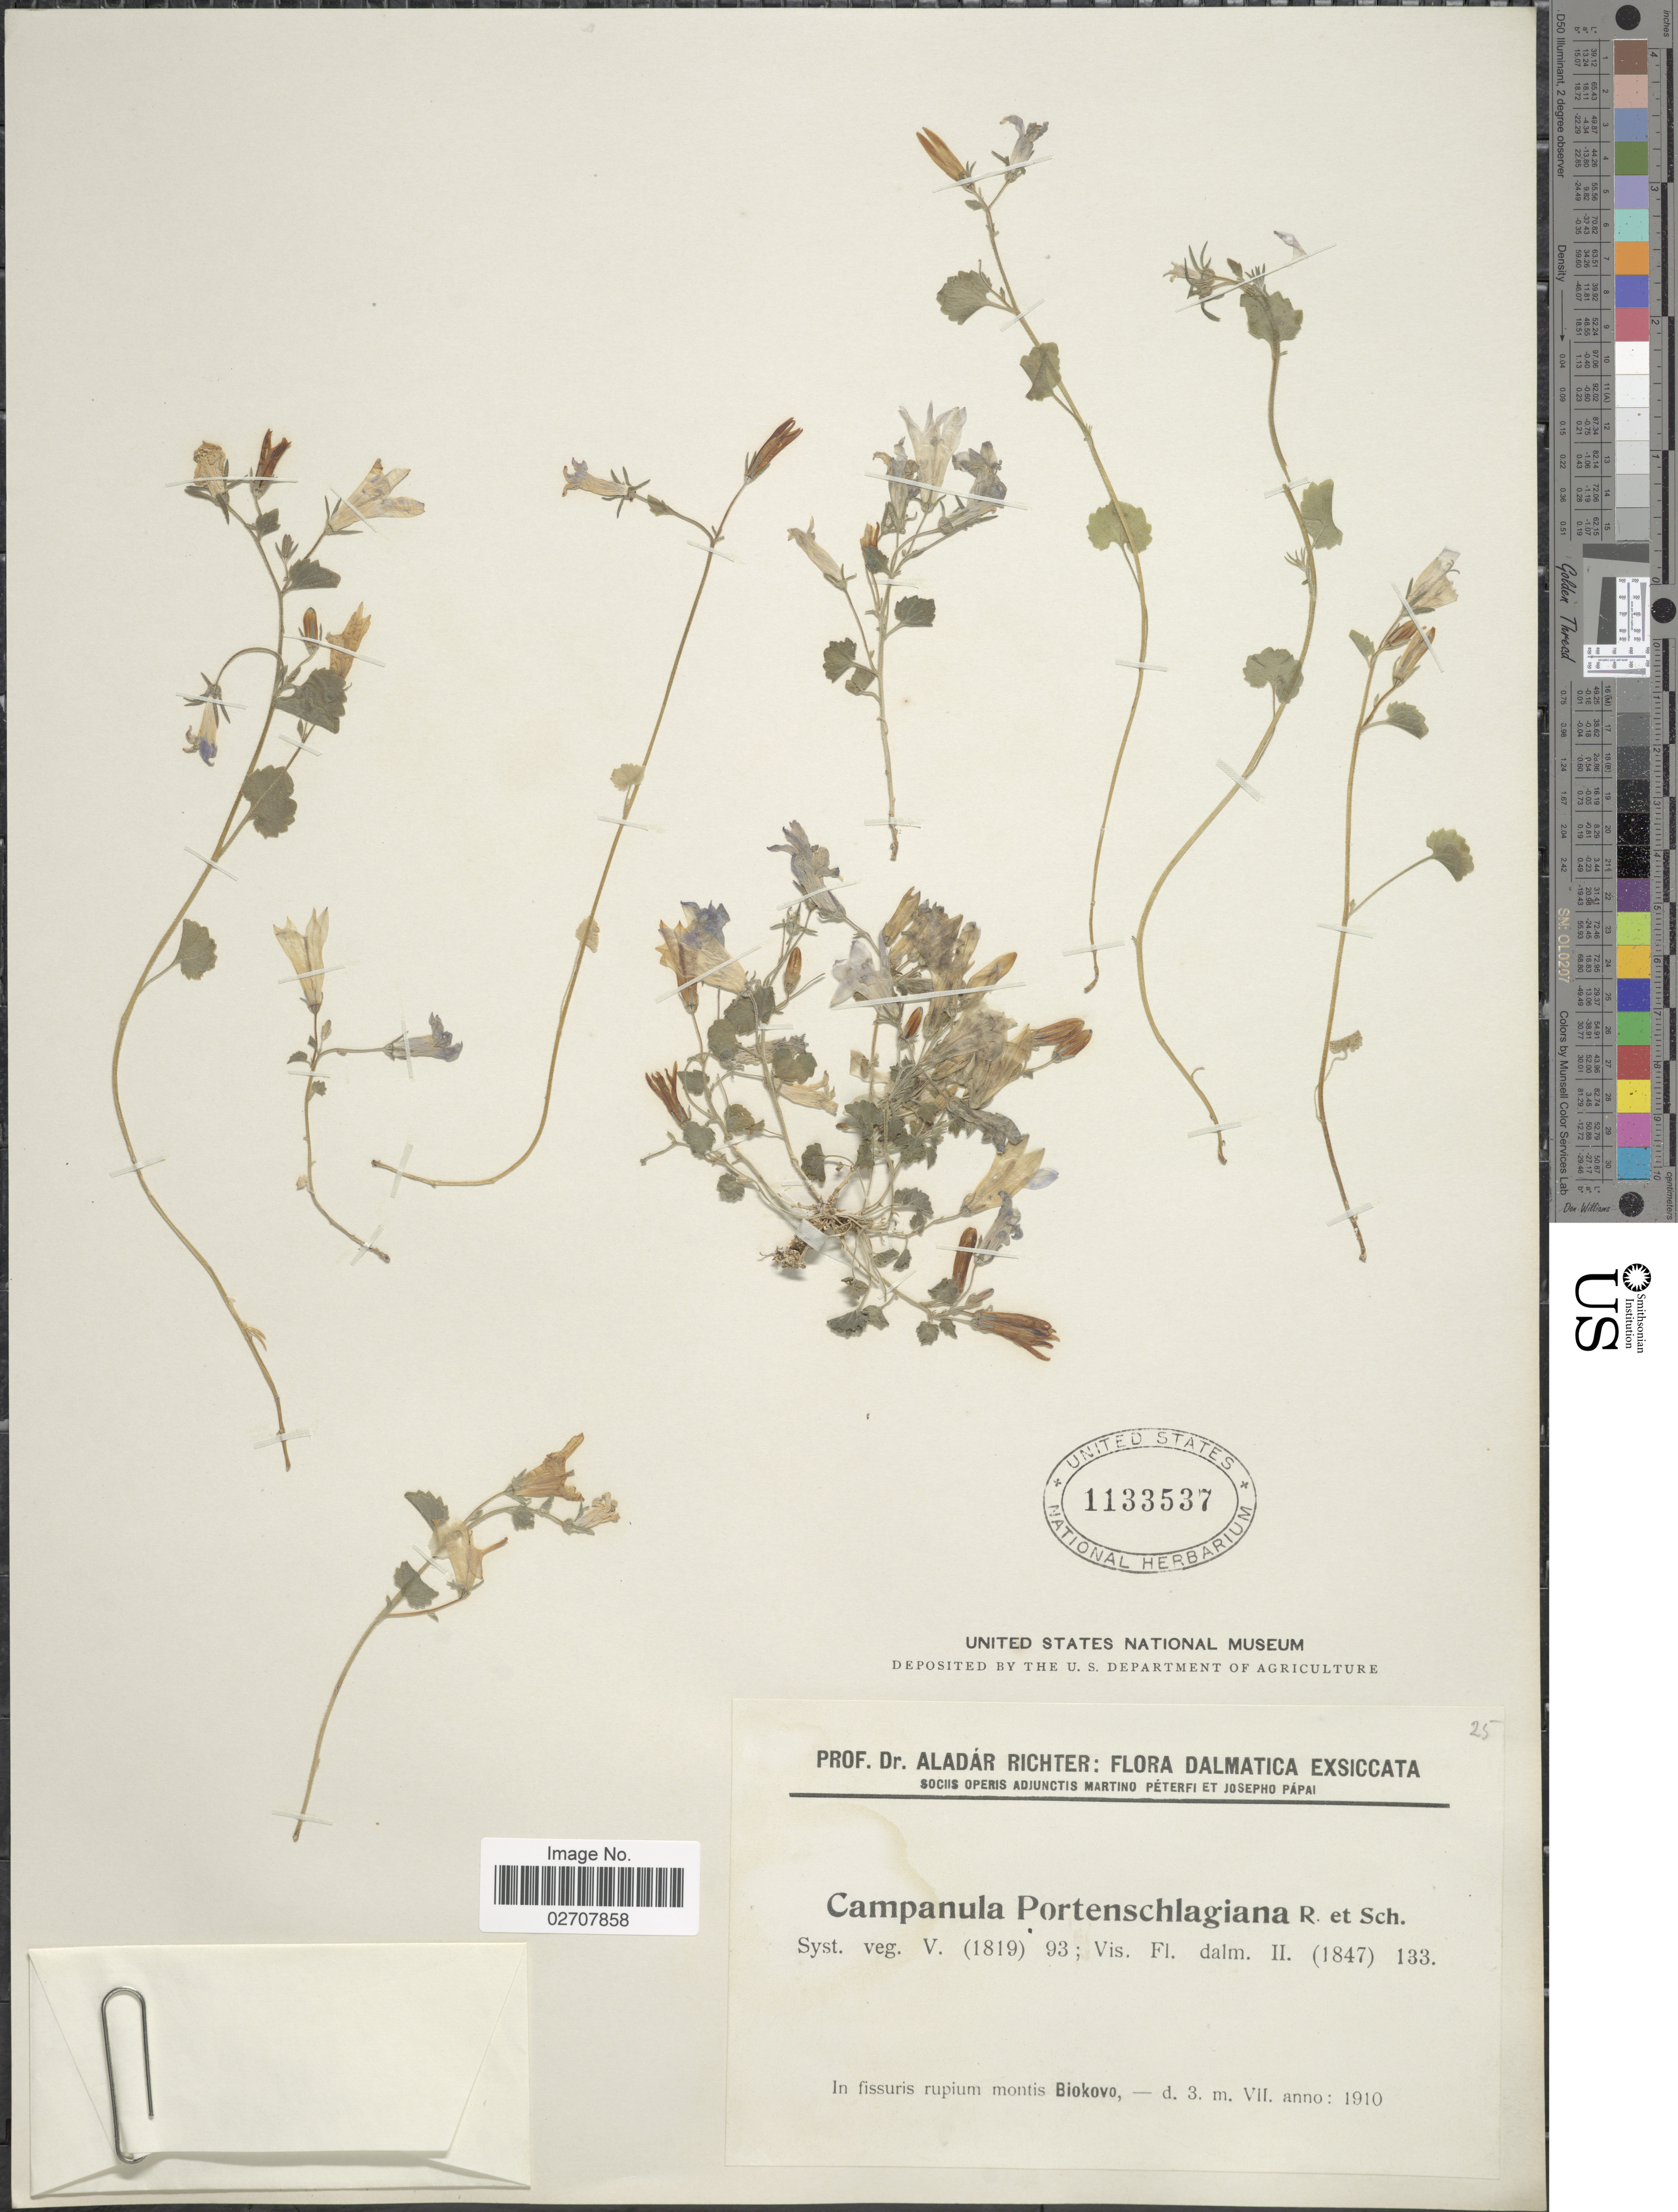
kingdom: Plantae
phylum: Tracheophyta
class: Magnoliopsida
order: Asterales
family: Campanulaceae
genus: Campanula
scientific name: Campanula portenschlagiana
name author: Schult.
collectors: A. Richter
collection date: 1910-07-03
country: Croatia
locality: Dalmatica. In fissuris rupium montis Biokovo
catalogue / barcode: US 1133537